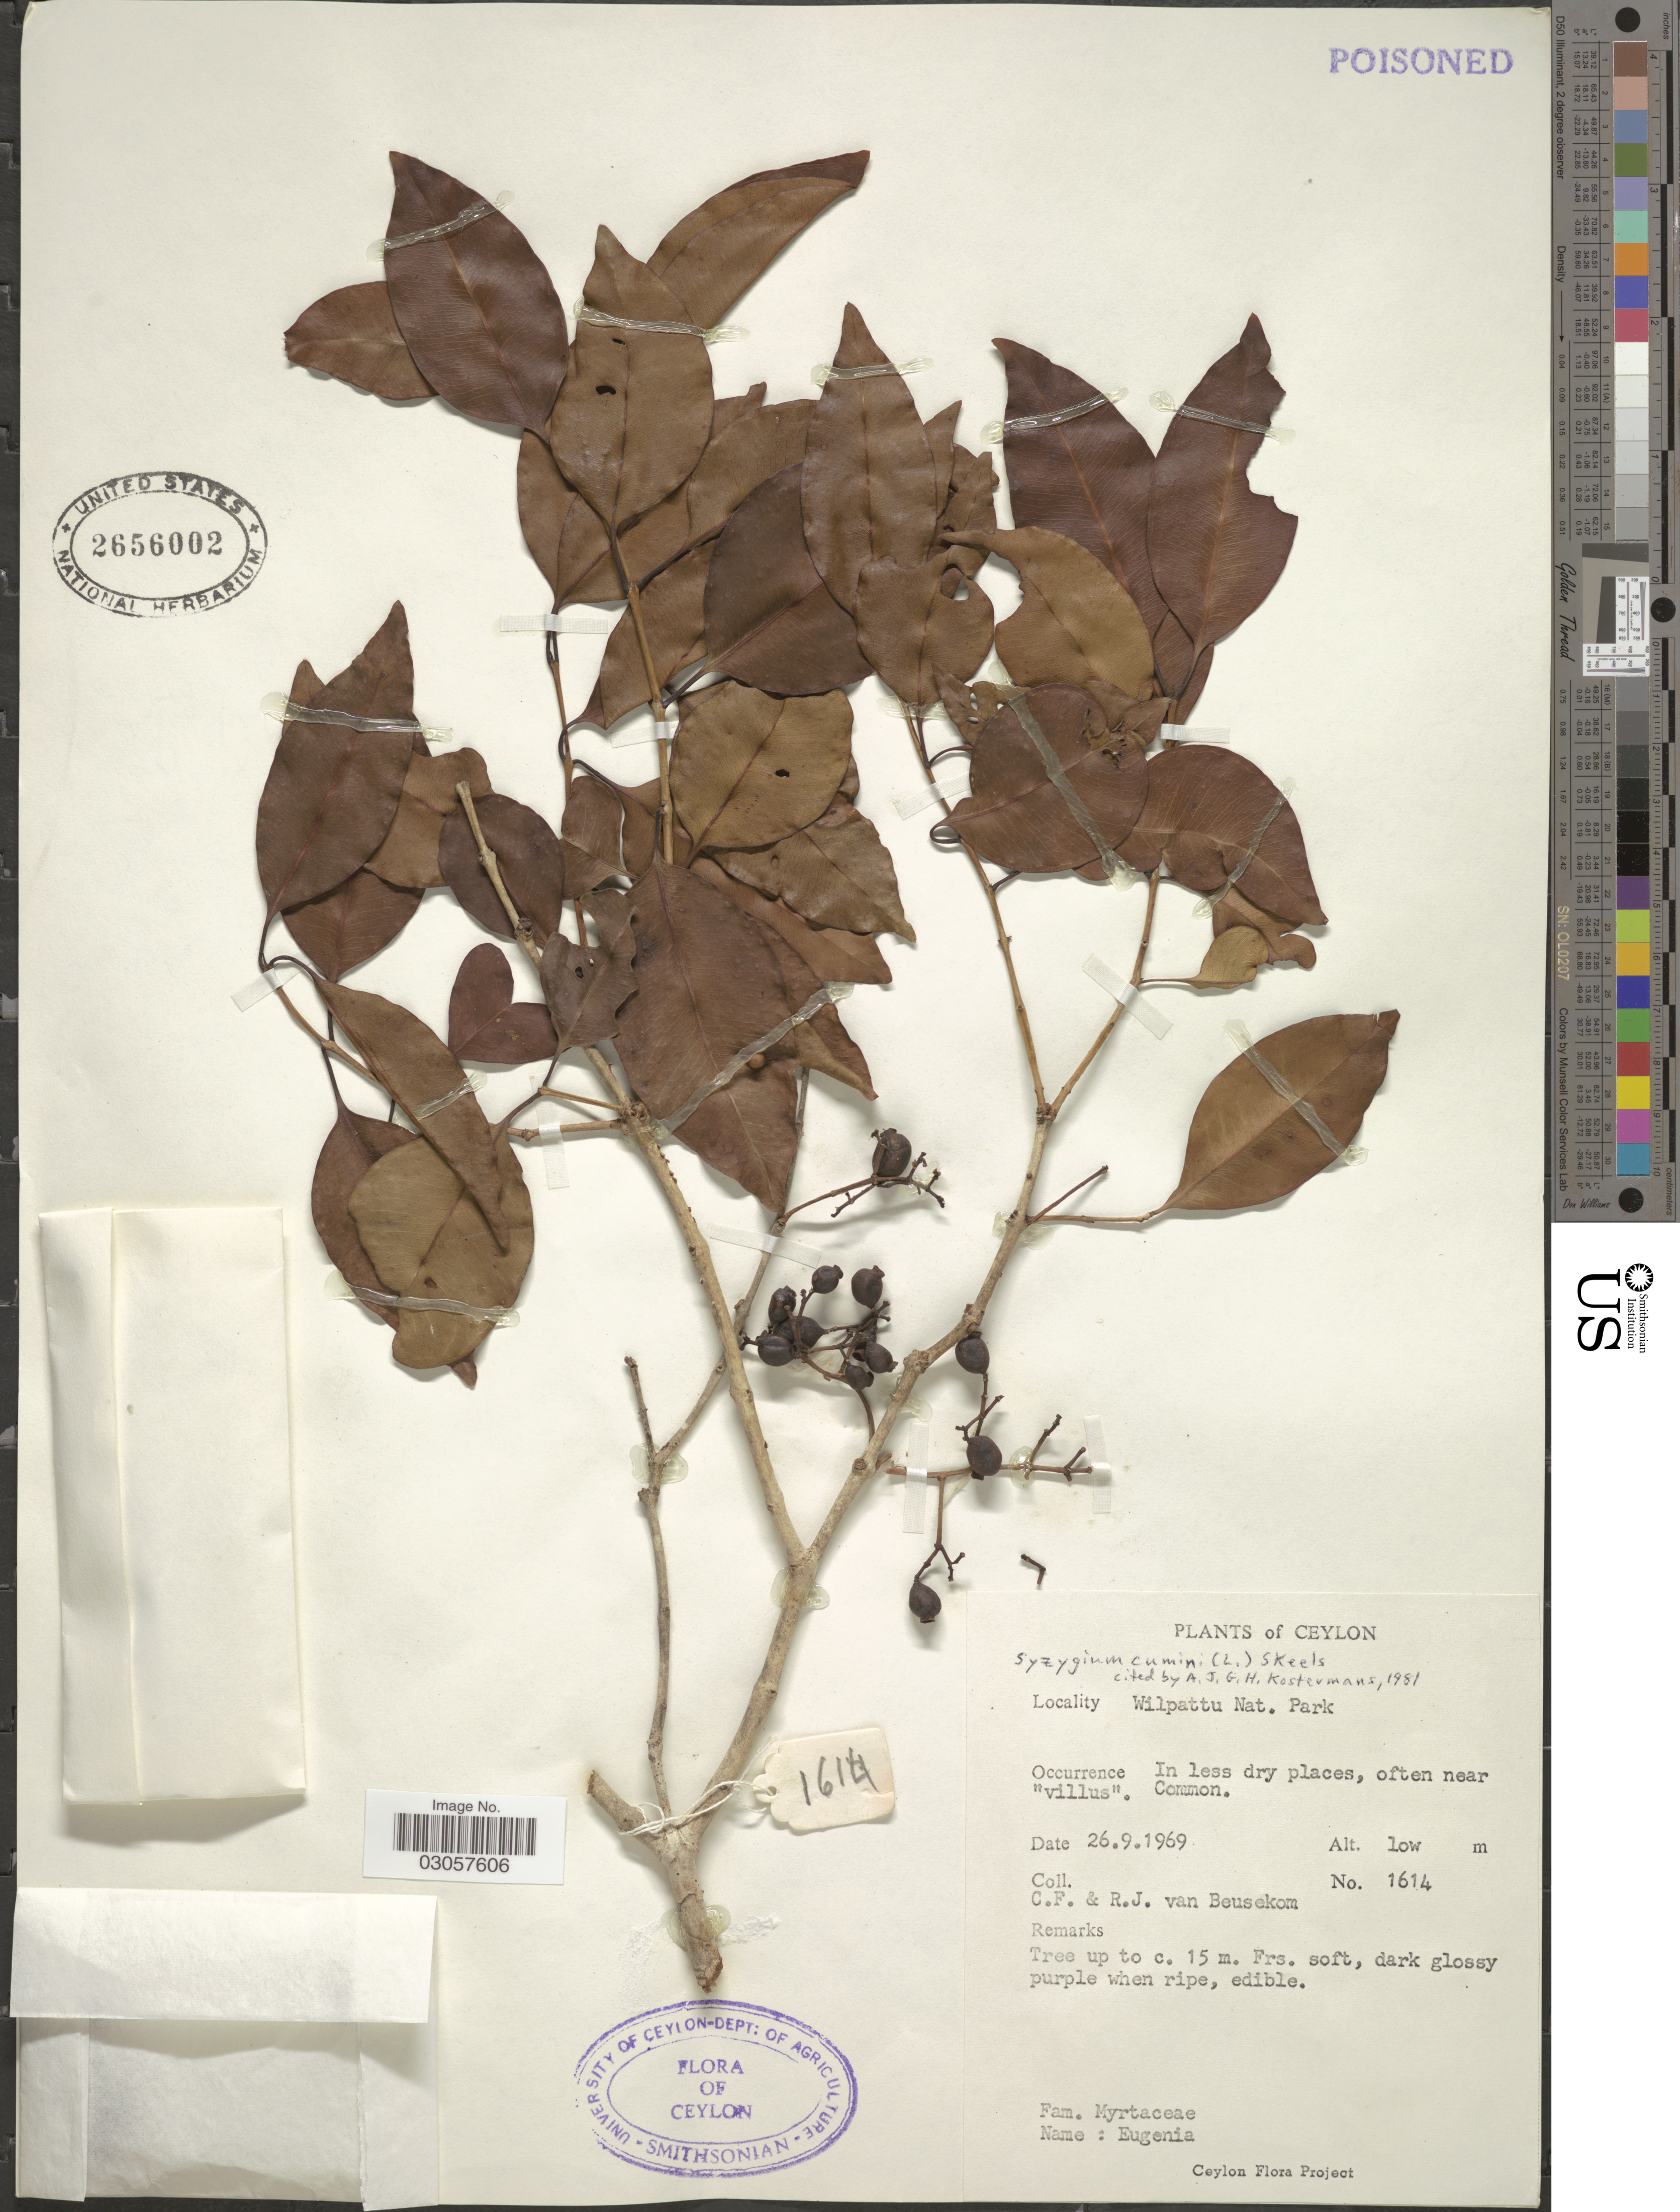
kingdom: Plantae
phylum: Tracheophyta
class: Magnoliopsida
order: Myrtales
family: Myrtaceae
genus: Syzygium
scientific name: Syzygium cumini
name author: (L.) Skeels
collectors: C. F. Beusekom & R. Beusekom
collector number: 1614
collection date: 1969-09-26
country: Sri Lanka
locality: Ceylon. Wilpattu Nat. Park.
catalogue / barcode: US 2656002